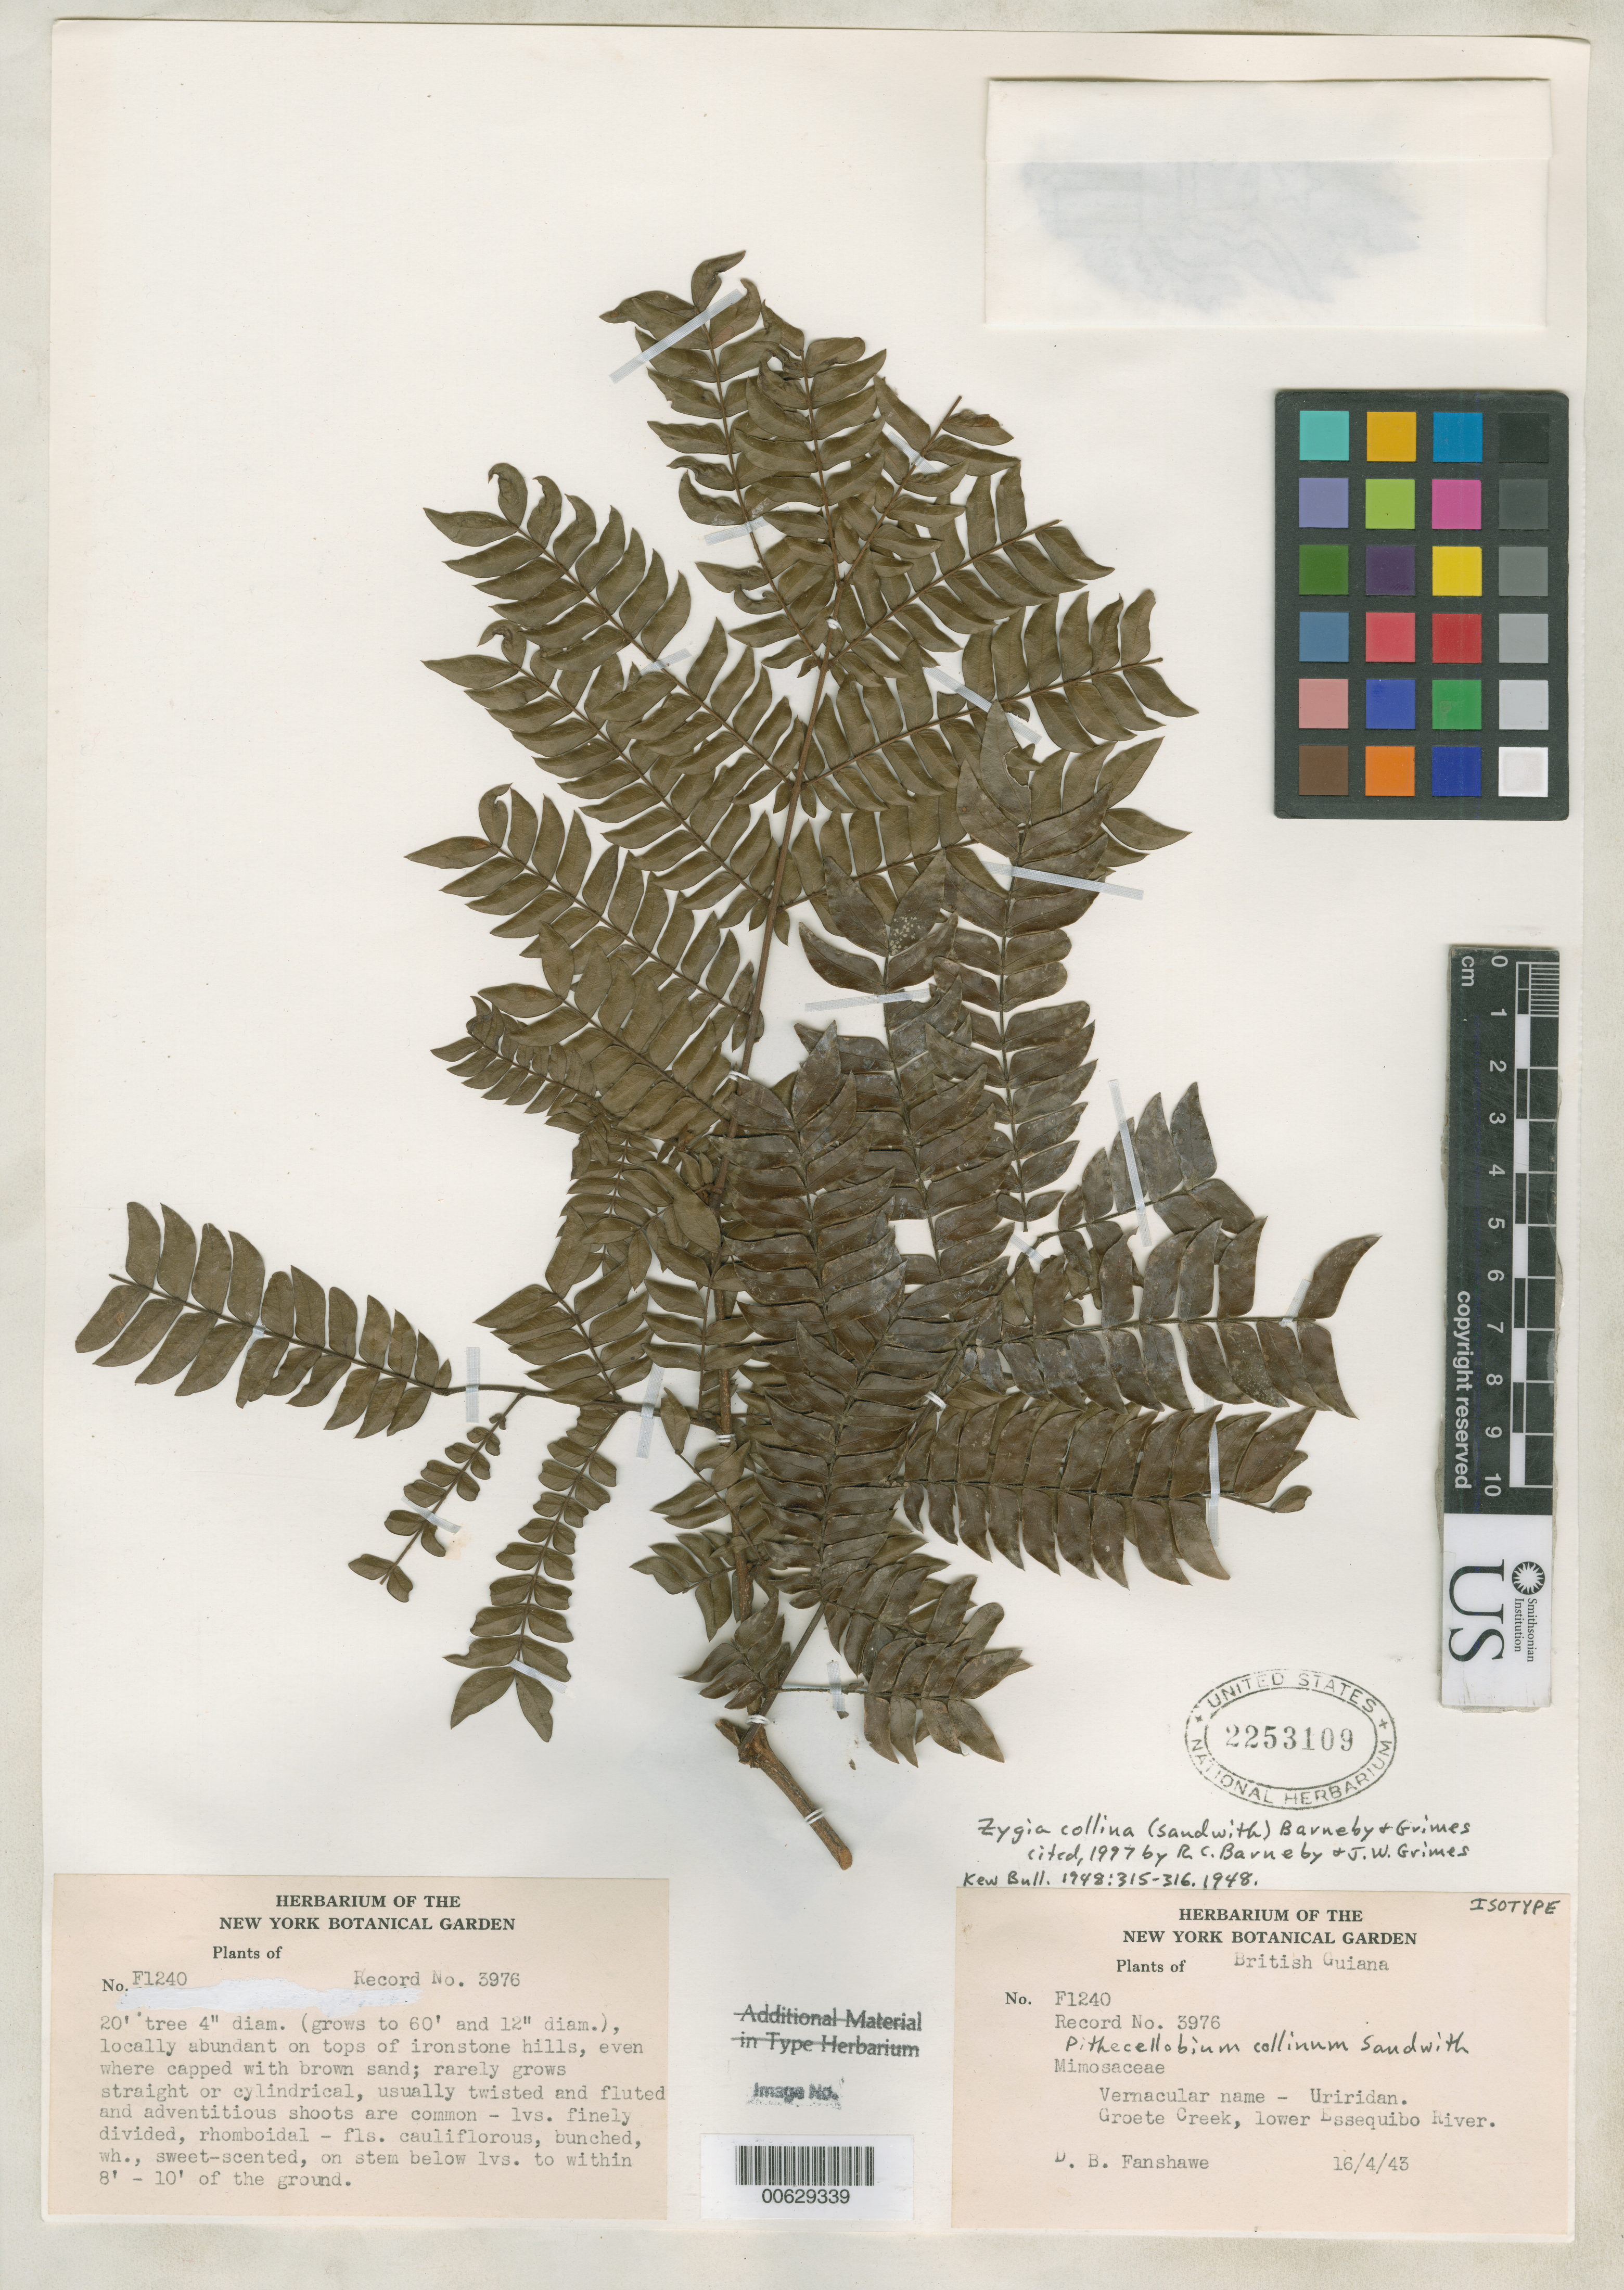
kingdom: Plantae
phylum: Tracheophyta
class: Magnoliopsida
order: Fabales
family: Fabaceae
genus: Pithecellobium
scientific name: Pithecellobium collinum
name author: Sandwith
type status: Isotype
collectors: D. B. Fanshawe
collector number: F1240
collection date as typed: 16 Apr 1943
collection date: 1943-04-16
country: Guyana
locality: Groete Creek, Lower Essequibo River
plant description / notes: "Record no. 3976"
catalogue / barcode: US 2253109